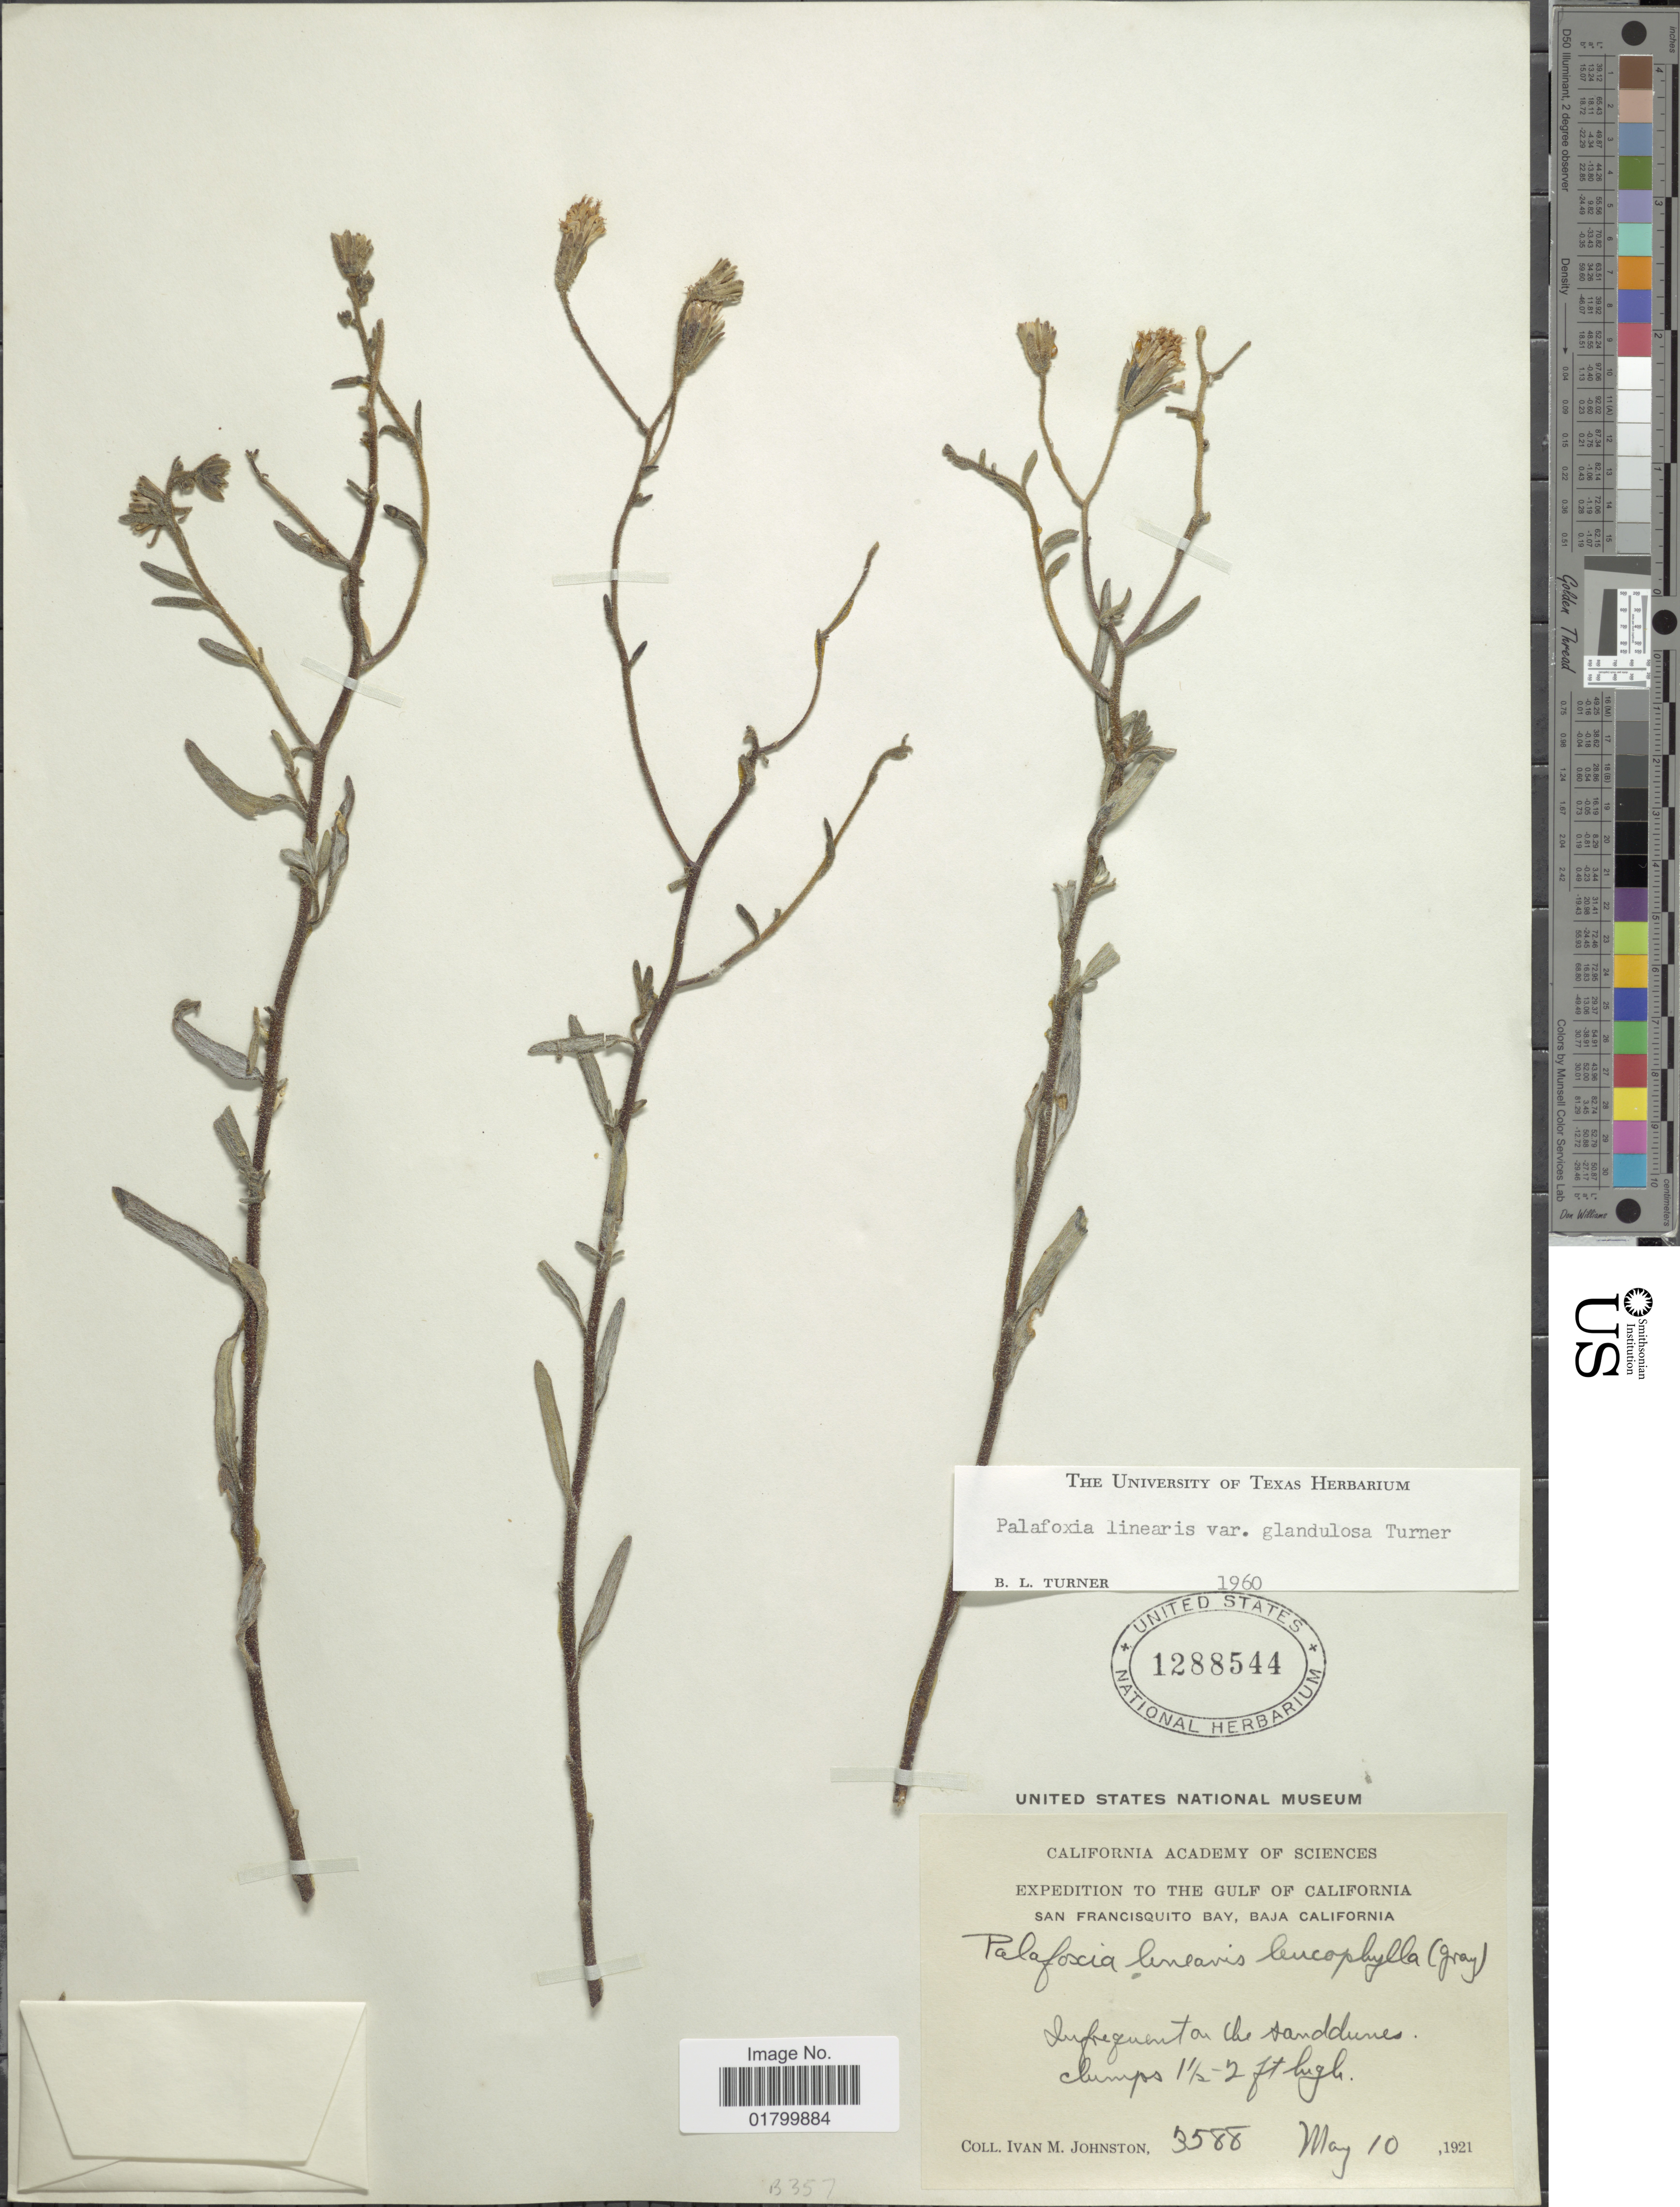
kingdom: Plantae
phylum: Tracheophyta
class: Magnoliopsida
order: Asterales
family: Asteraceae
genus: Palafoxia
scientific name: Palafoxia linearis var. glandulosa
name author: B.L. Turner & M.I. Morris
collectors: I.M. Johnston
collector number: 3588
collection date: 1921-05-10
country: Mexico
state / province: Baja California Sur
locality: The Gulf of California, San Francisquito Bay, Baja California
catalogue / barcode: US 1288544